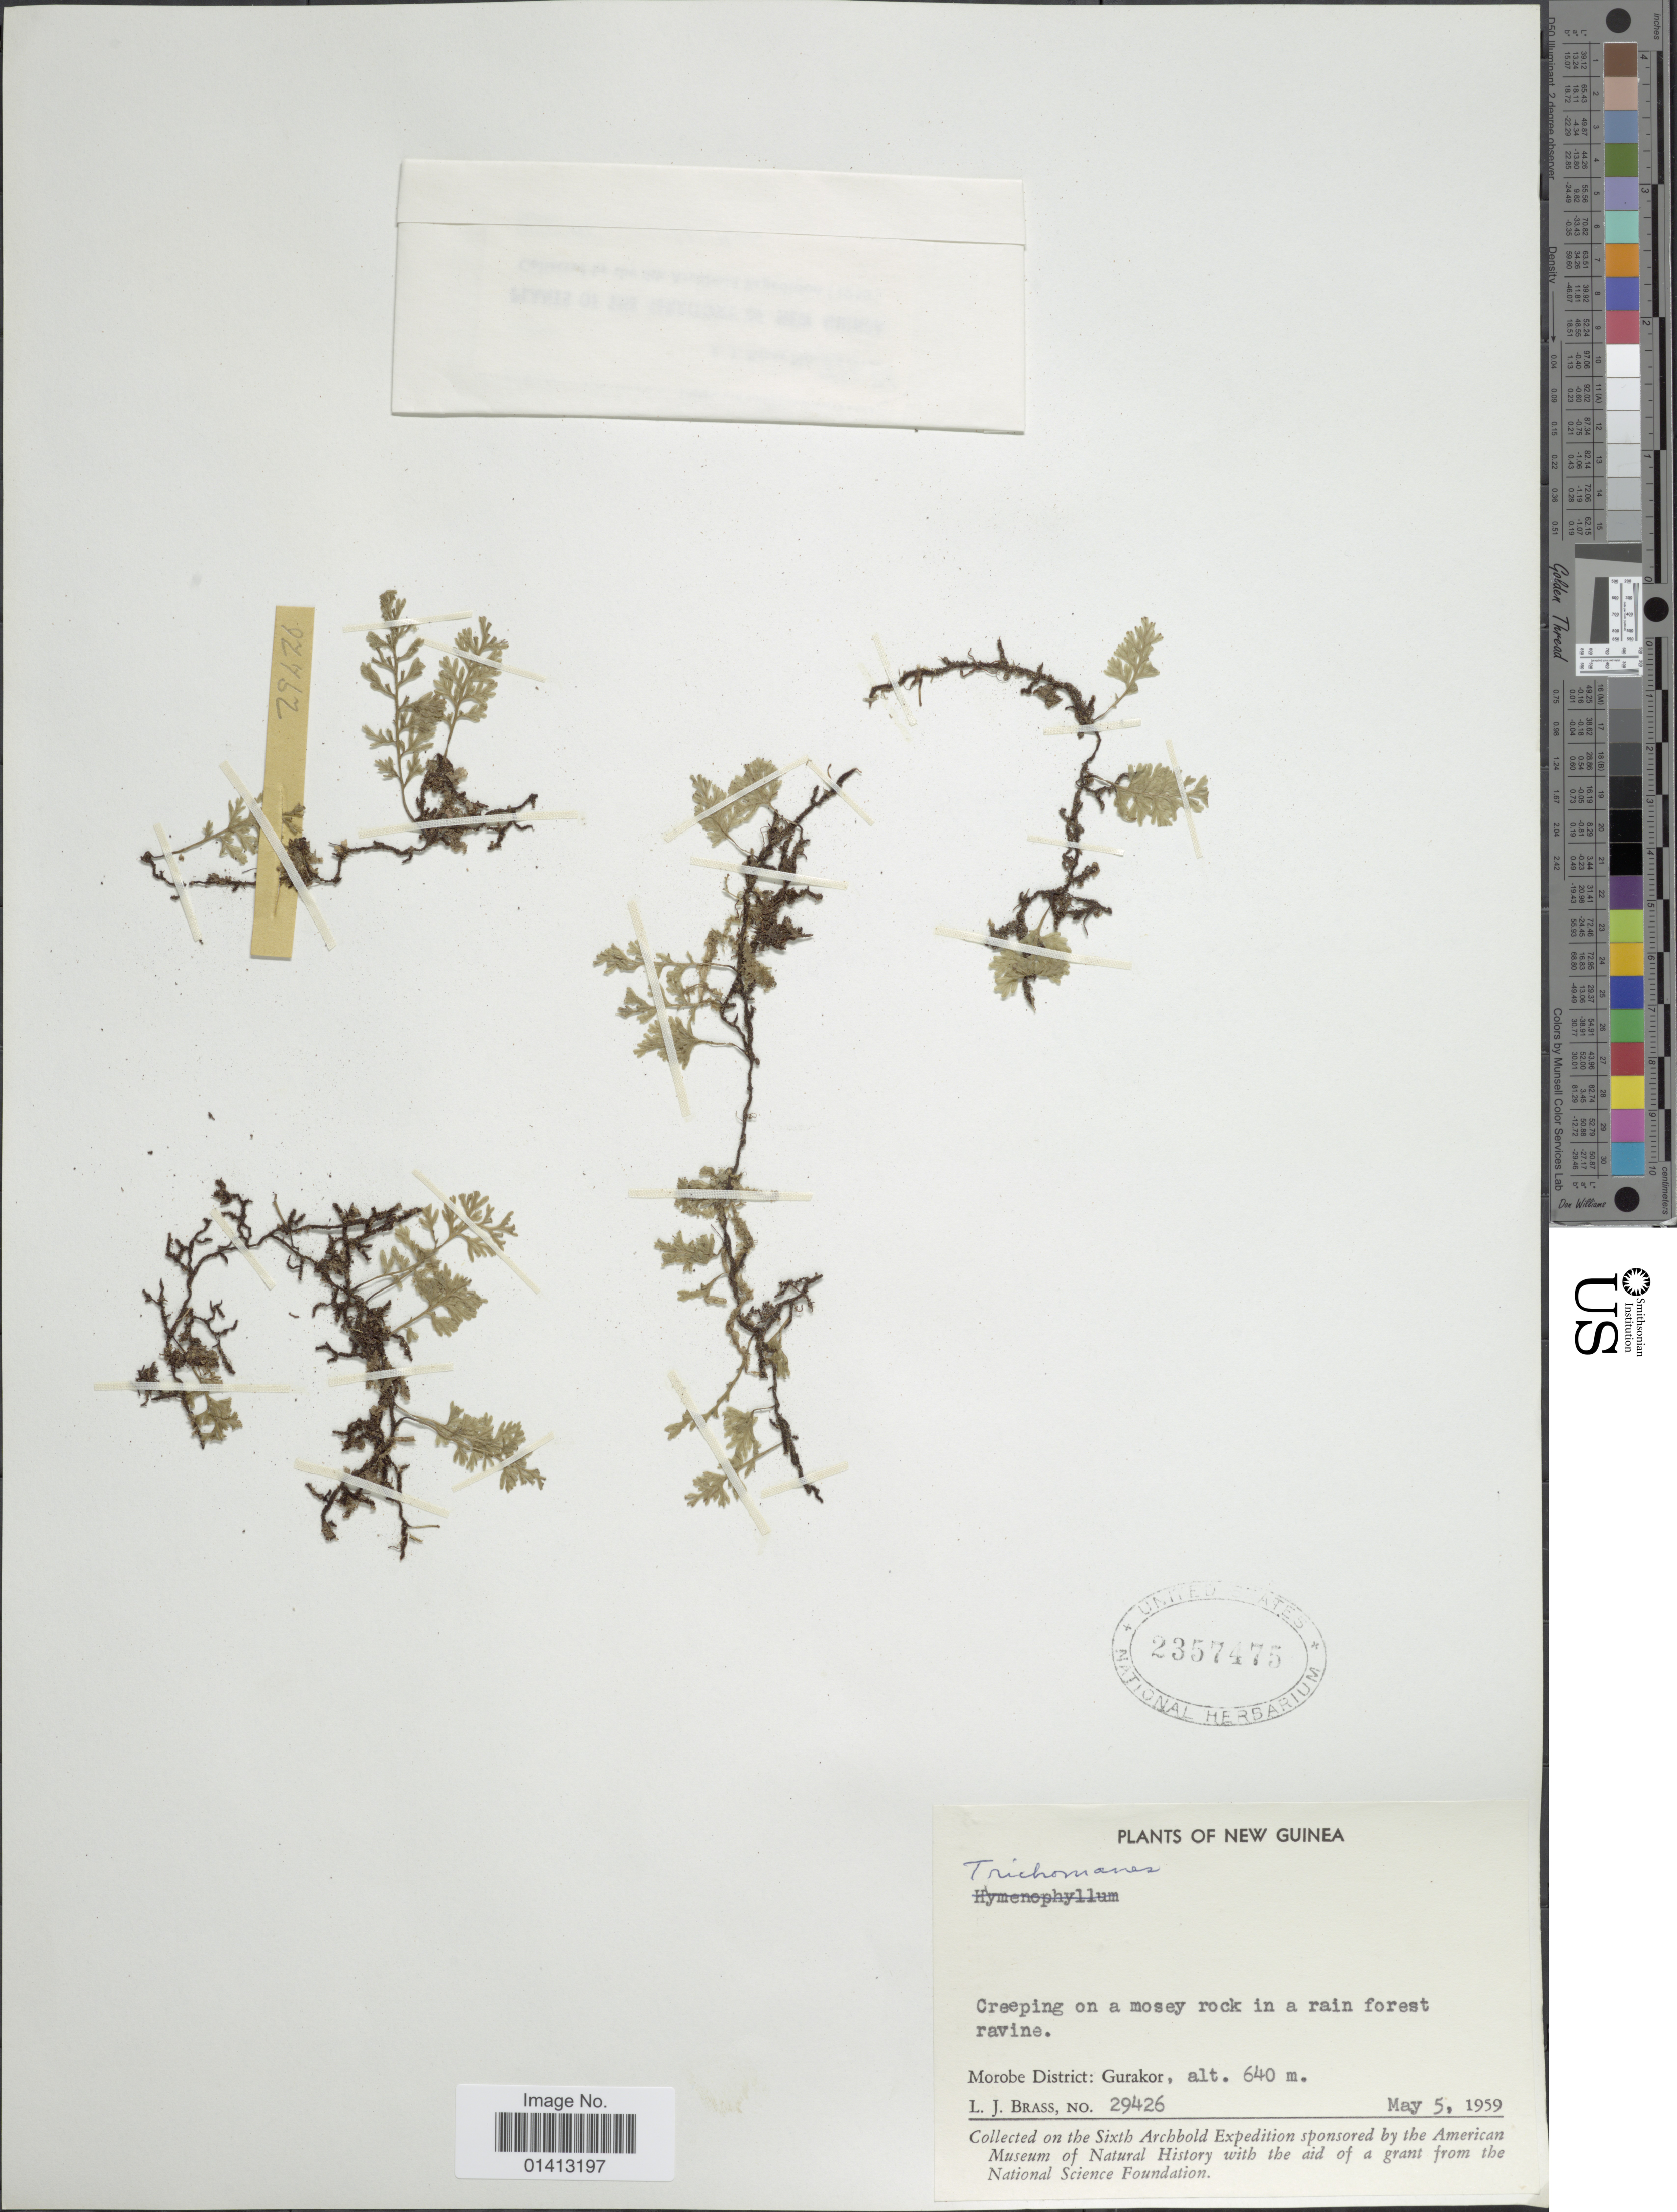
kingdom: Plantae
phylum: Tracheophyta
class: Polypodiopsida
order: Hymenophyllales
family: Hymenophyllaceae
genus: Crepidomanes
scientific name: Crepidomanes sp.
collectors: L. J. Brass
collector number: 29426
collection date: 1959-05-05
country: Papua New Guinea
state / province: Morobe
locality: New Guinea, Morobe District: Gurakor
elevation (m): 640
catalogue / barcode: US 2357475